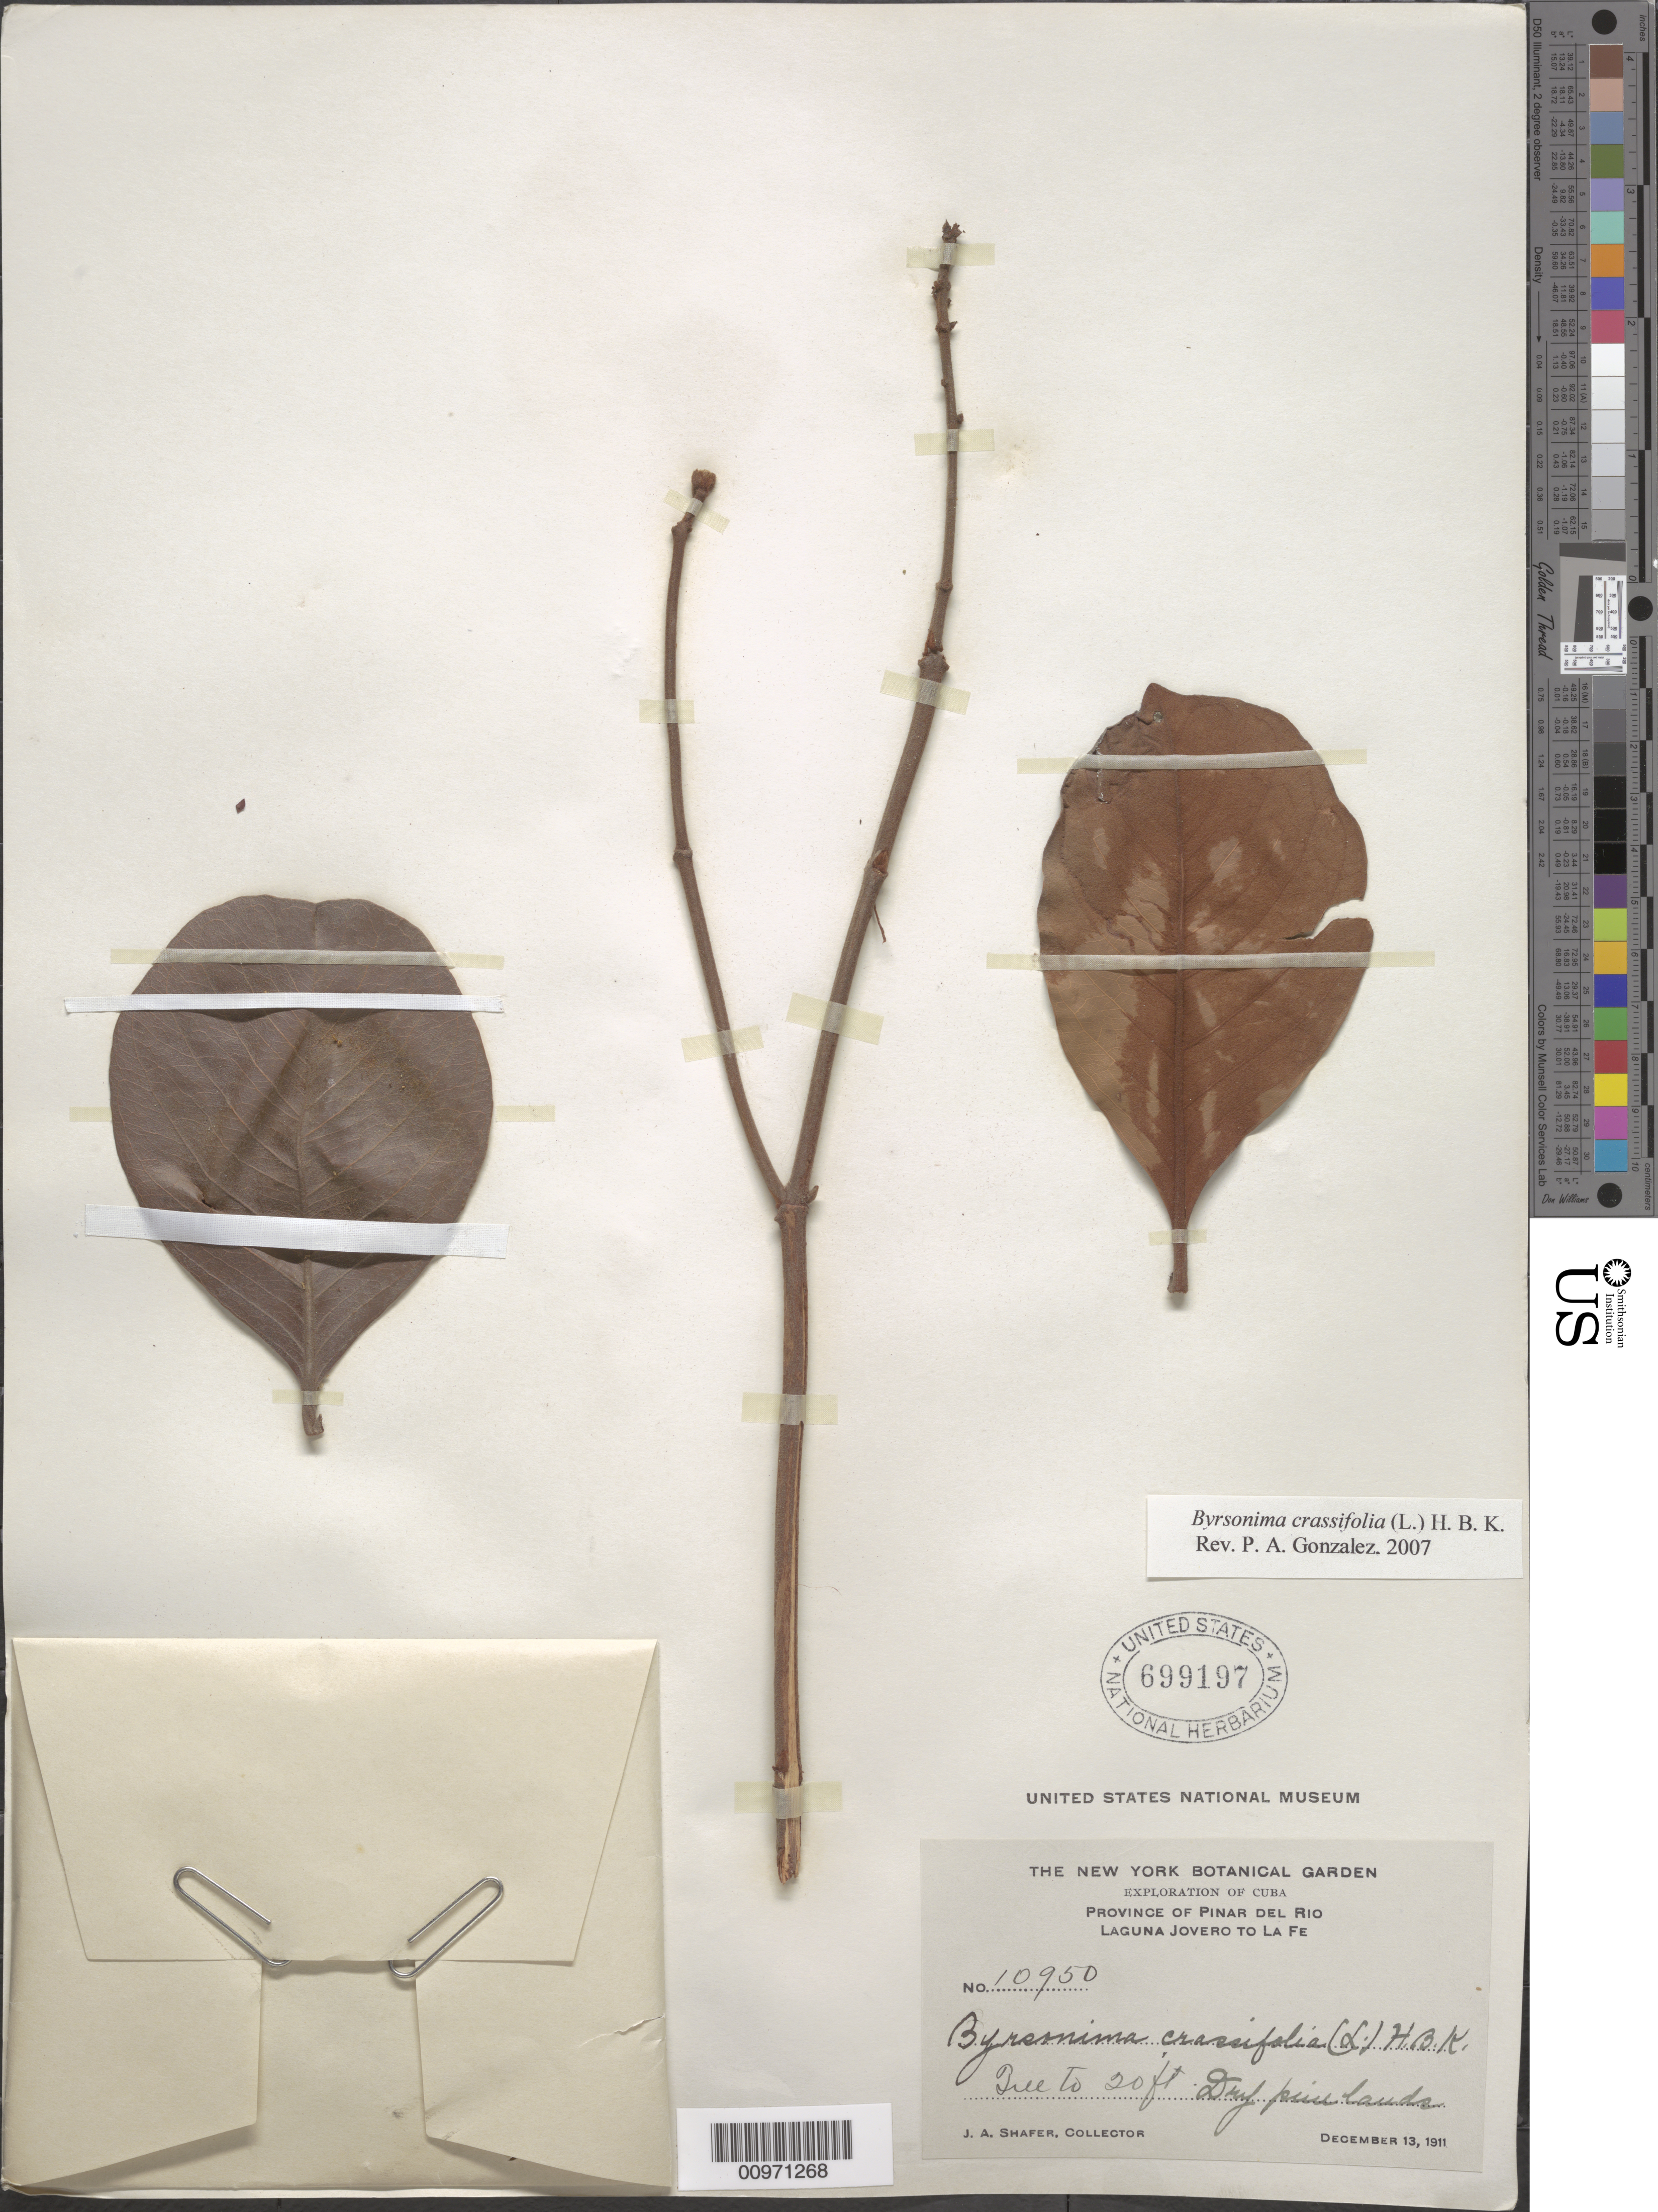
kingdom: Plantae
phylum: Tracheophyta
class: Magnoliopsida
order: Malpighiales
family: Malpighiaceae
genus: Byrsonima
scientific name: Byrsonima crassifolia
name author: (L.) Kunth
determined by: González, P. A.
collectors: J. A. Shafer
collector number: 10950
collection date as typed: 13 Dec 1911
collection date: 1911-12-13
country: Cuba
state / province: Pinar del Rio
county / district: Dry forest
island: Cuba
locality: Laguna Jovero to La Fe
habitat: Dry pinelands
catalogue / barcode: US 699197